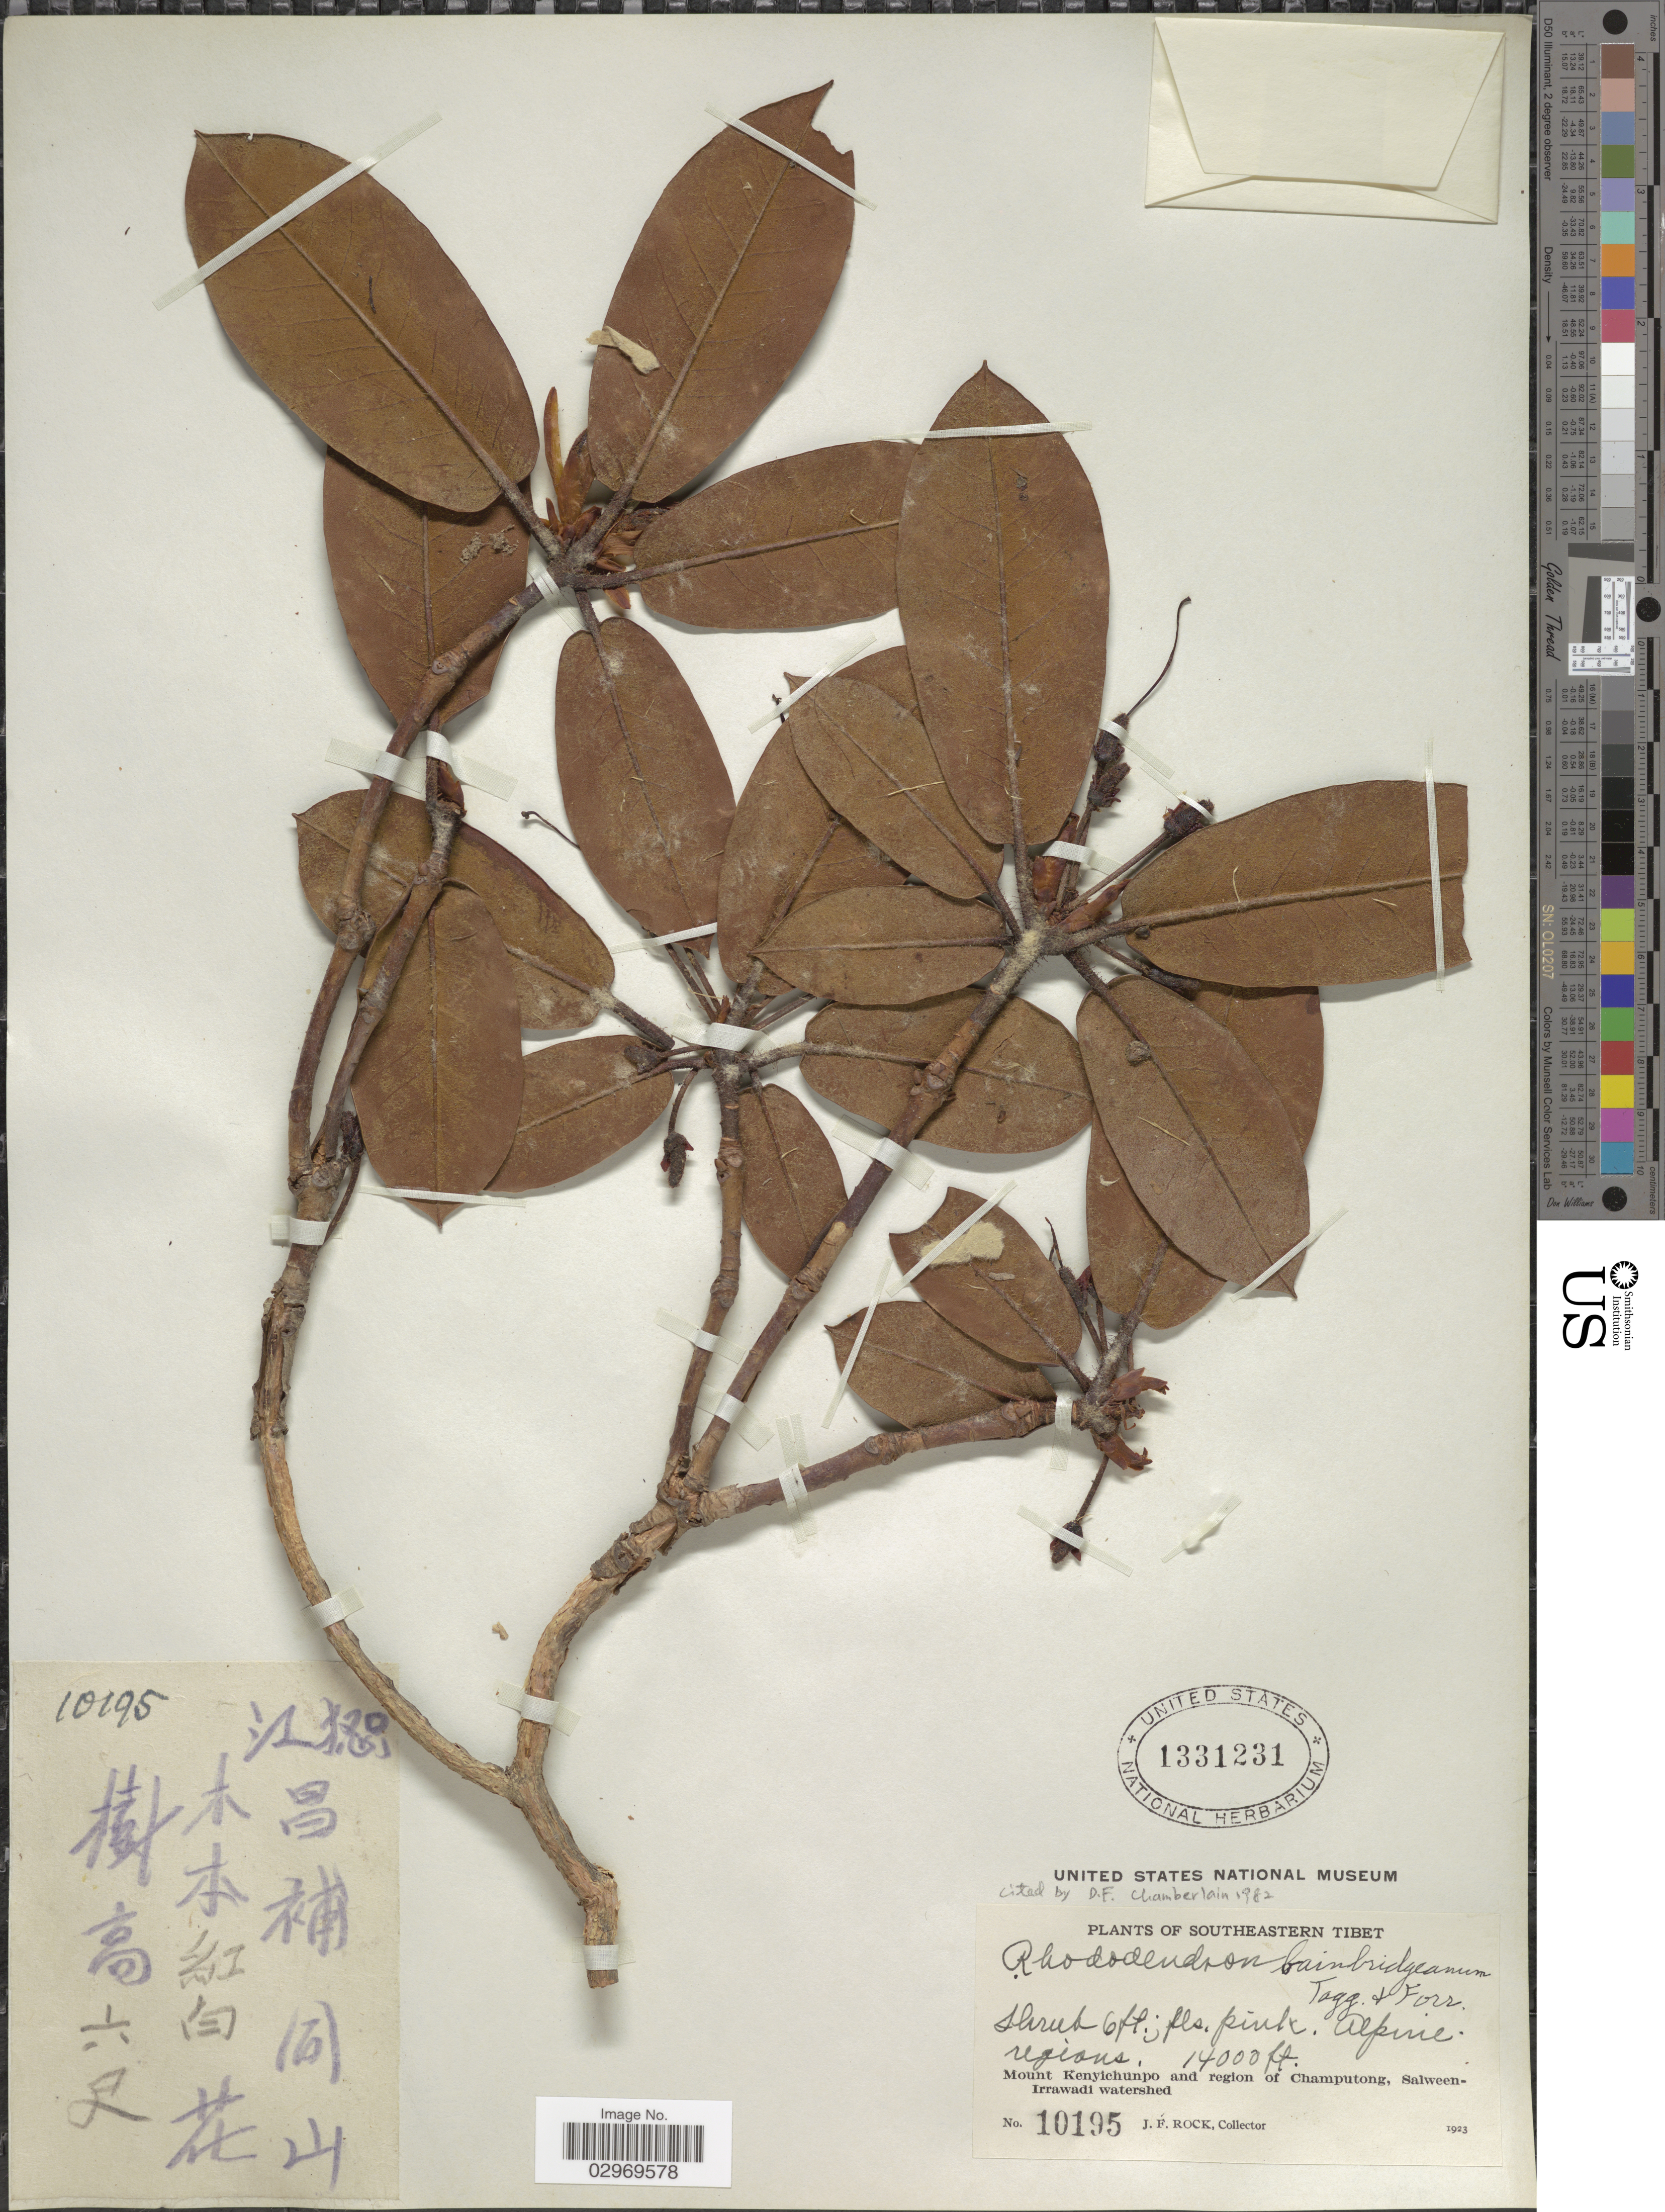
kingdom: Plantae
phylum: Tracheophyta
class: Magnoliopsida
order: Ericales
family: Ericaceae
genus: Rhododendron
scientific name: Rhododendron bainbridgeanum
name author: Tagg & Forrest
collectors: J. Rock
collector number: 10195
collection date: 1923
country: China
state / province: Xizang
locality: Southeastern Tibet, Mount Kenyichunpo and region of Champutong, Salween-Irrawadi watershed.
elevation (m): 4267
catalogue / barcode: US 1331231